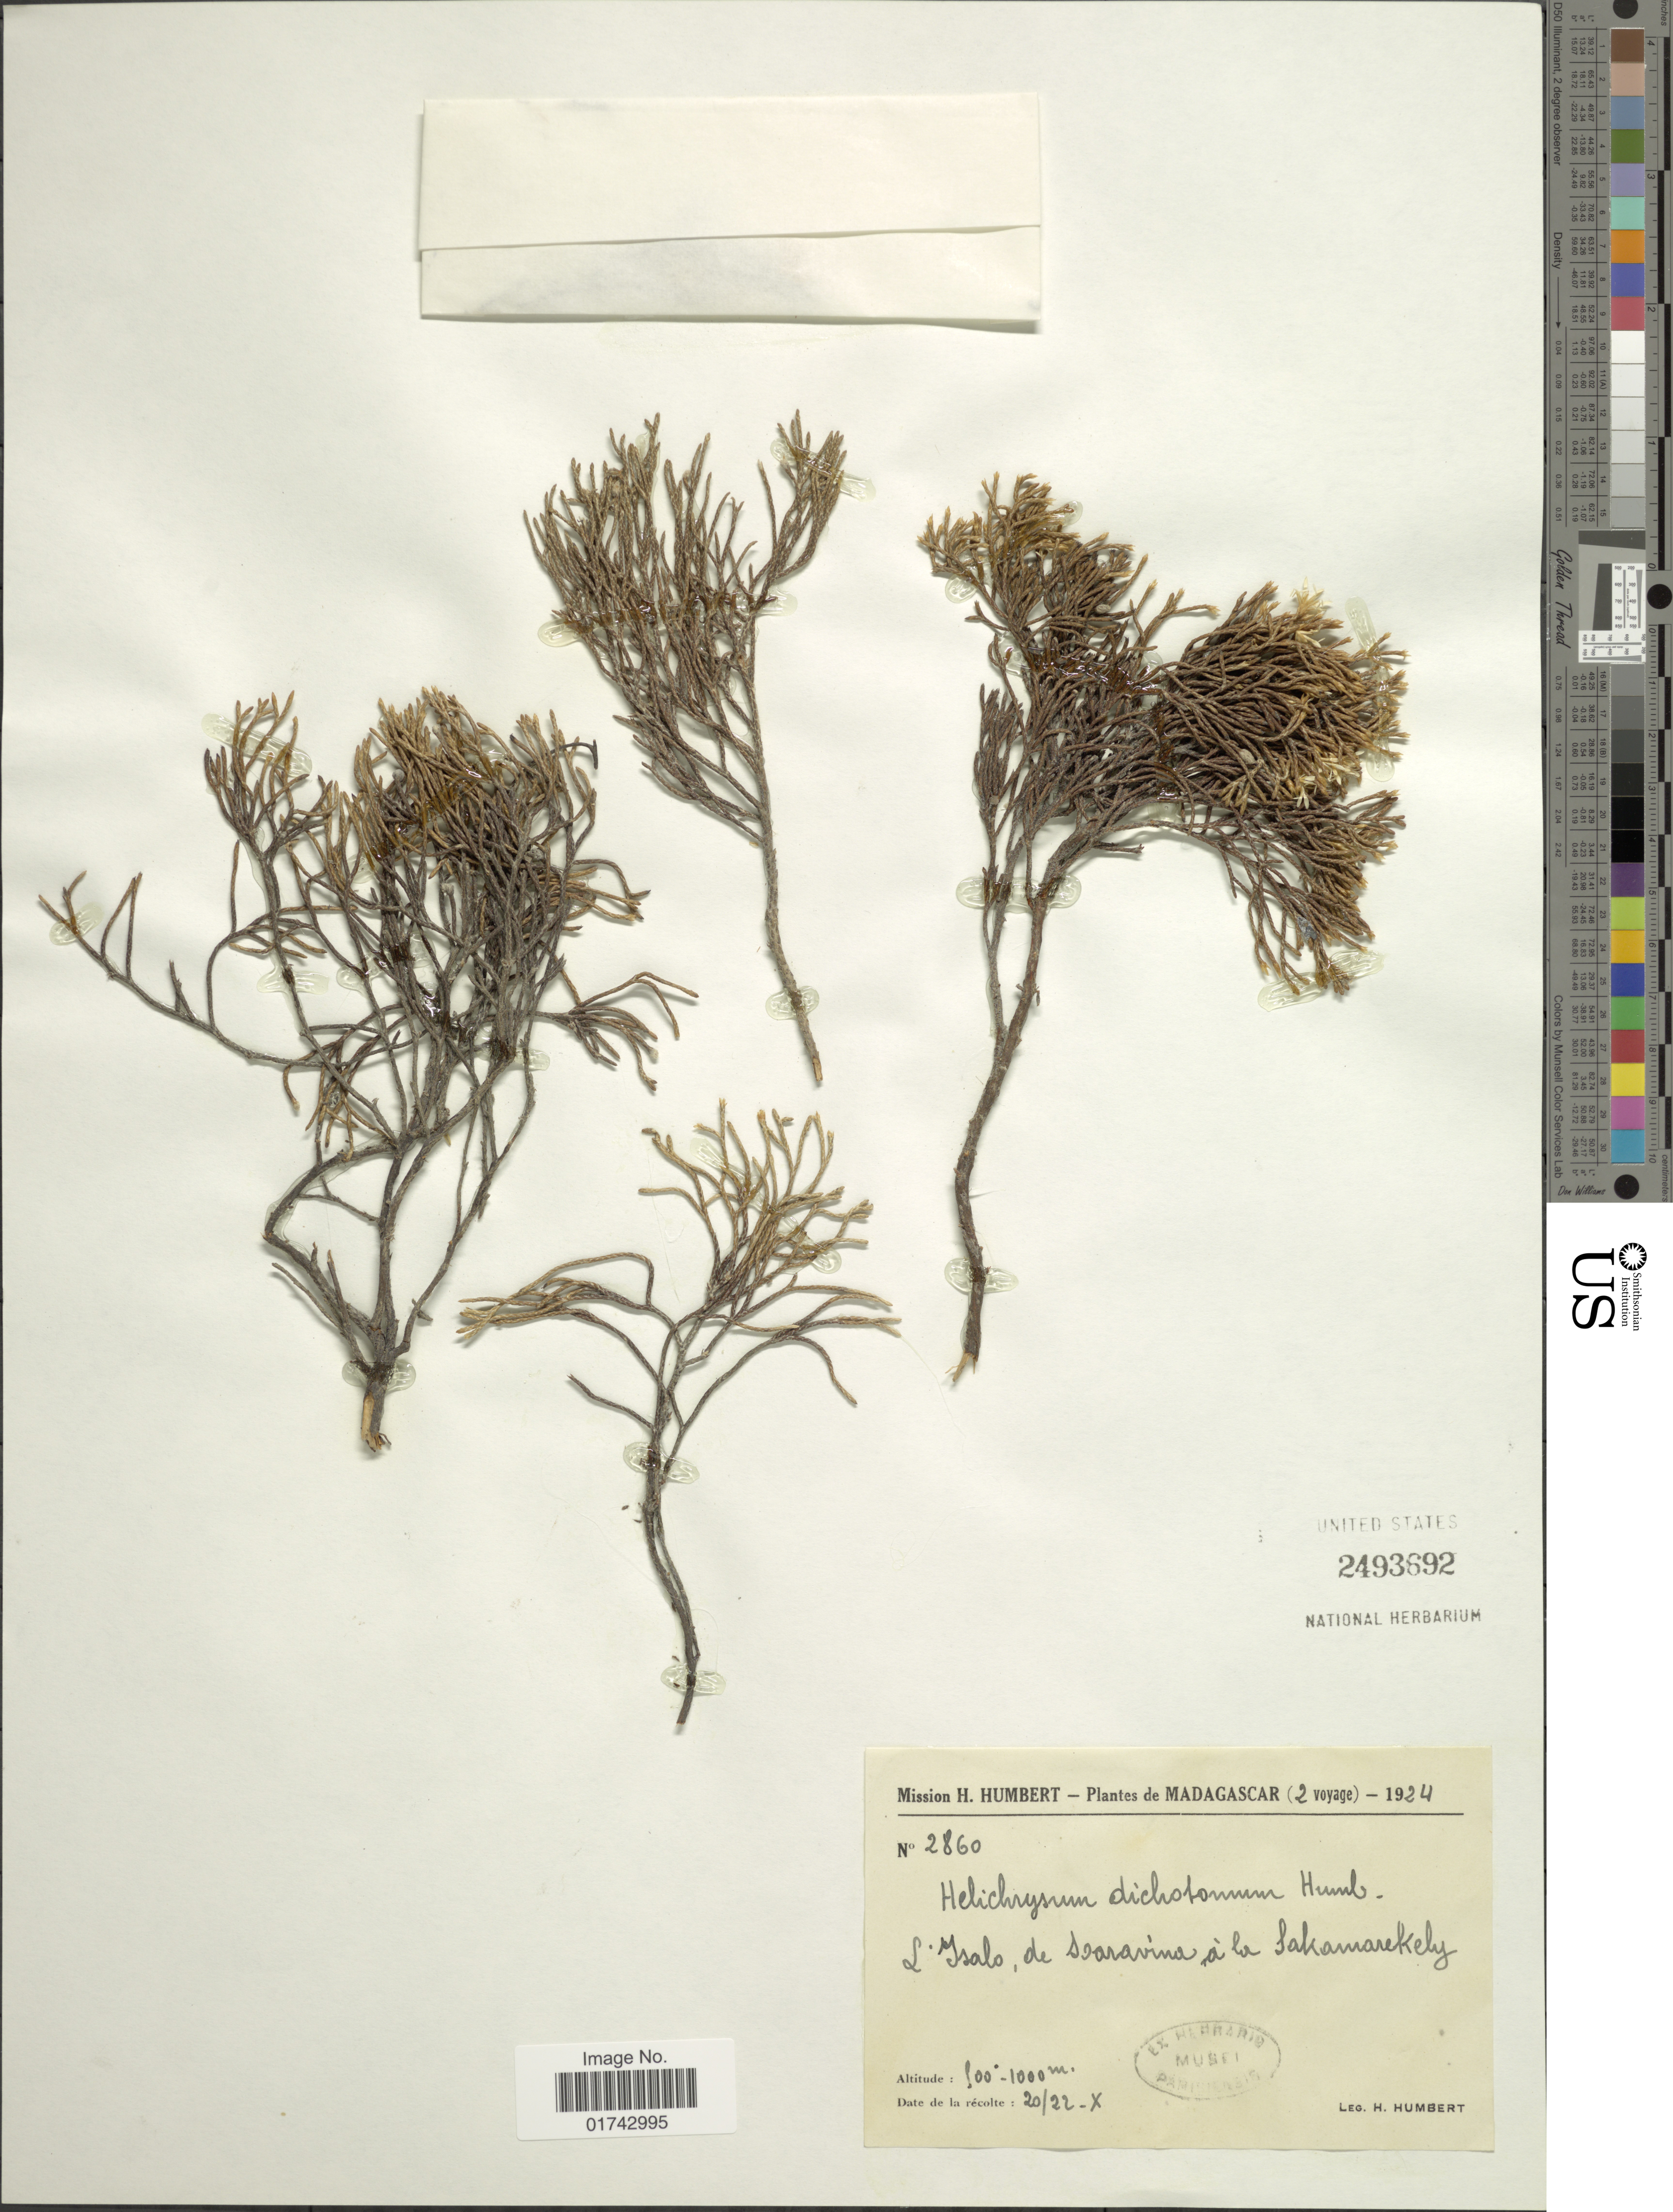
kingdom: Plantae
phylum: Tracheophyta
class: Magnoliopsida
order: Asterales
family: Asteraceae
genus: Helichrysum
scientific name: Helichrysum dichotonum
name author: Humbert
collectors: H. Humbert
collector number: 2860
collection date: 1924-10-20/1924-10-22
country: Madagascar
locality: L'Isalo, de Soavarina a la Sakamarekely.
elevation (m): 900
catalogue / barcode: US 2493692